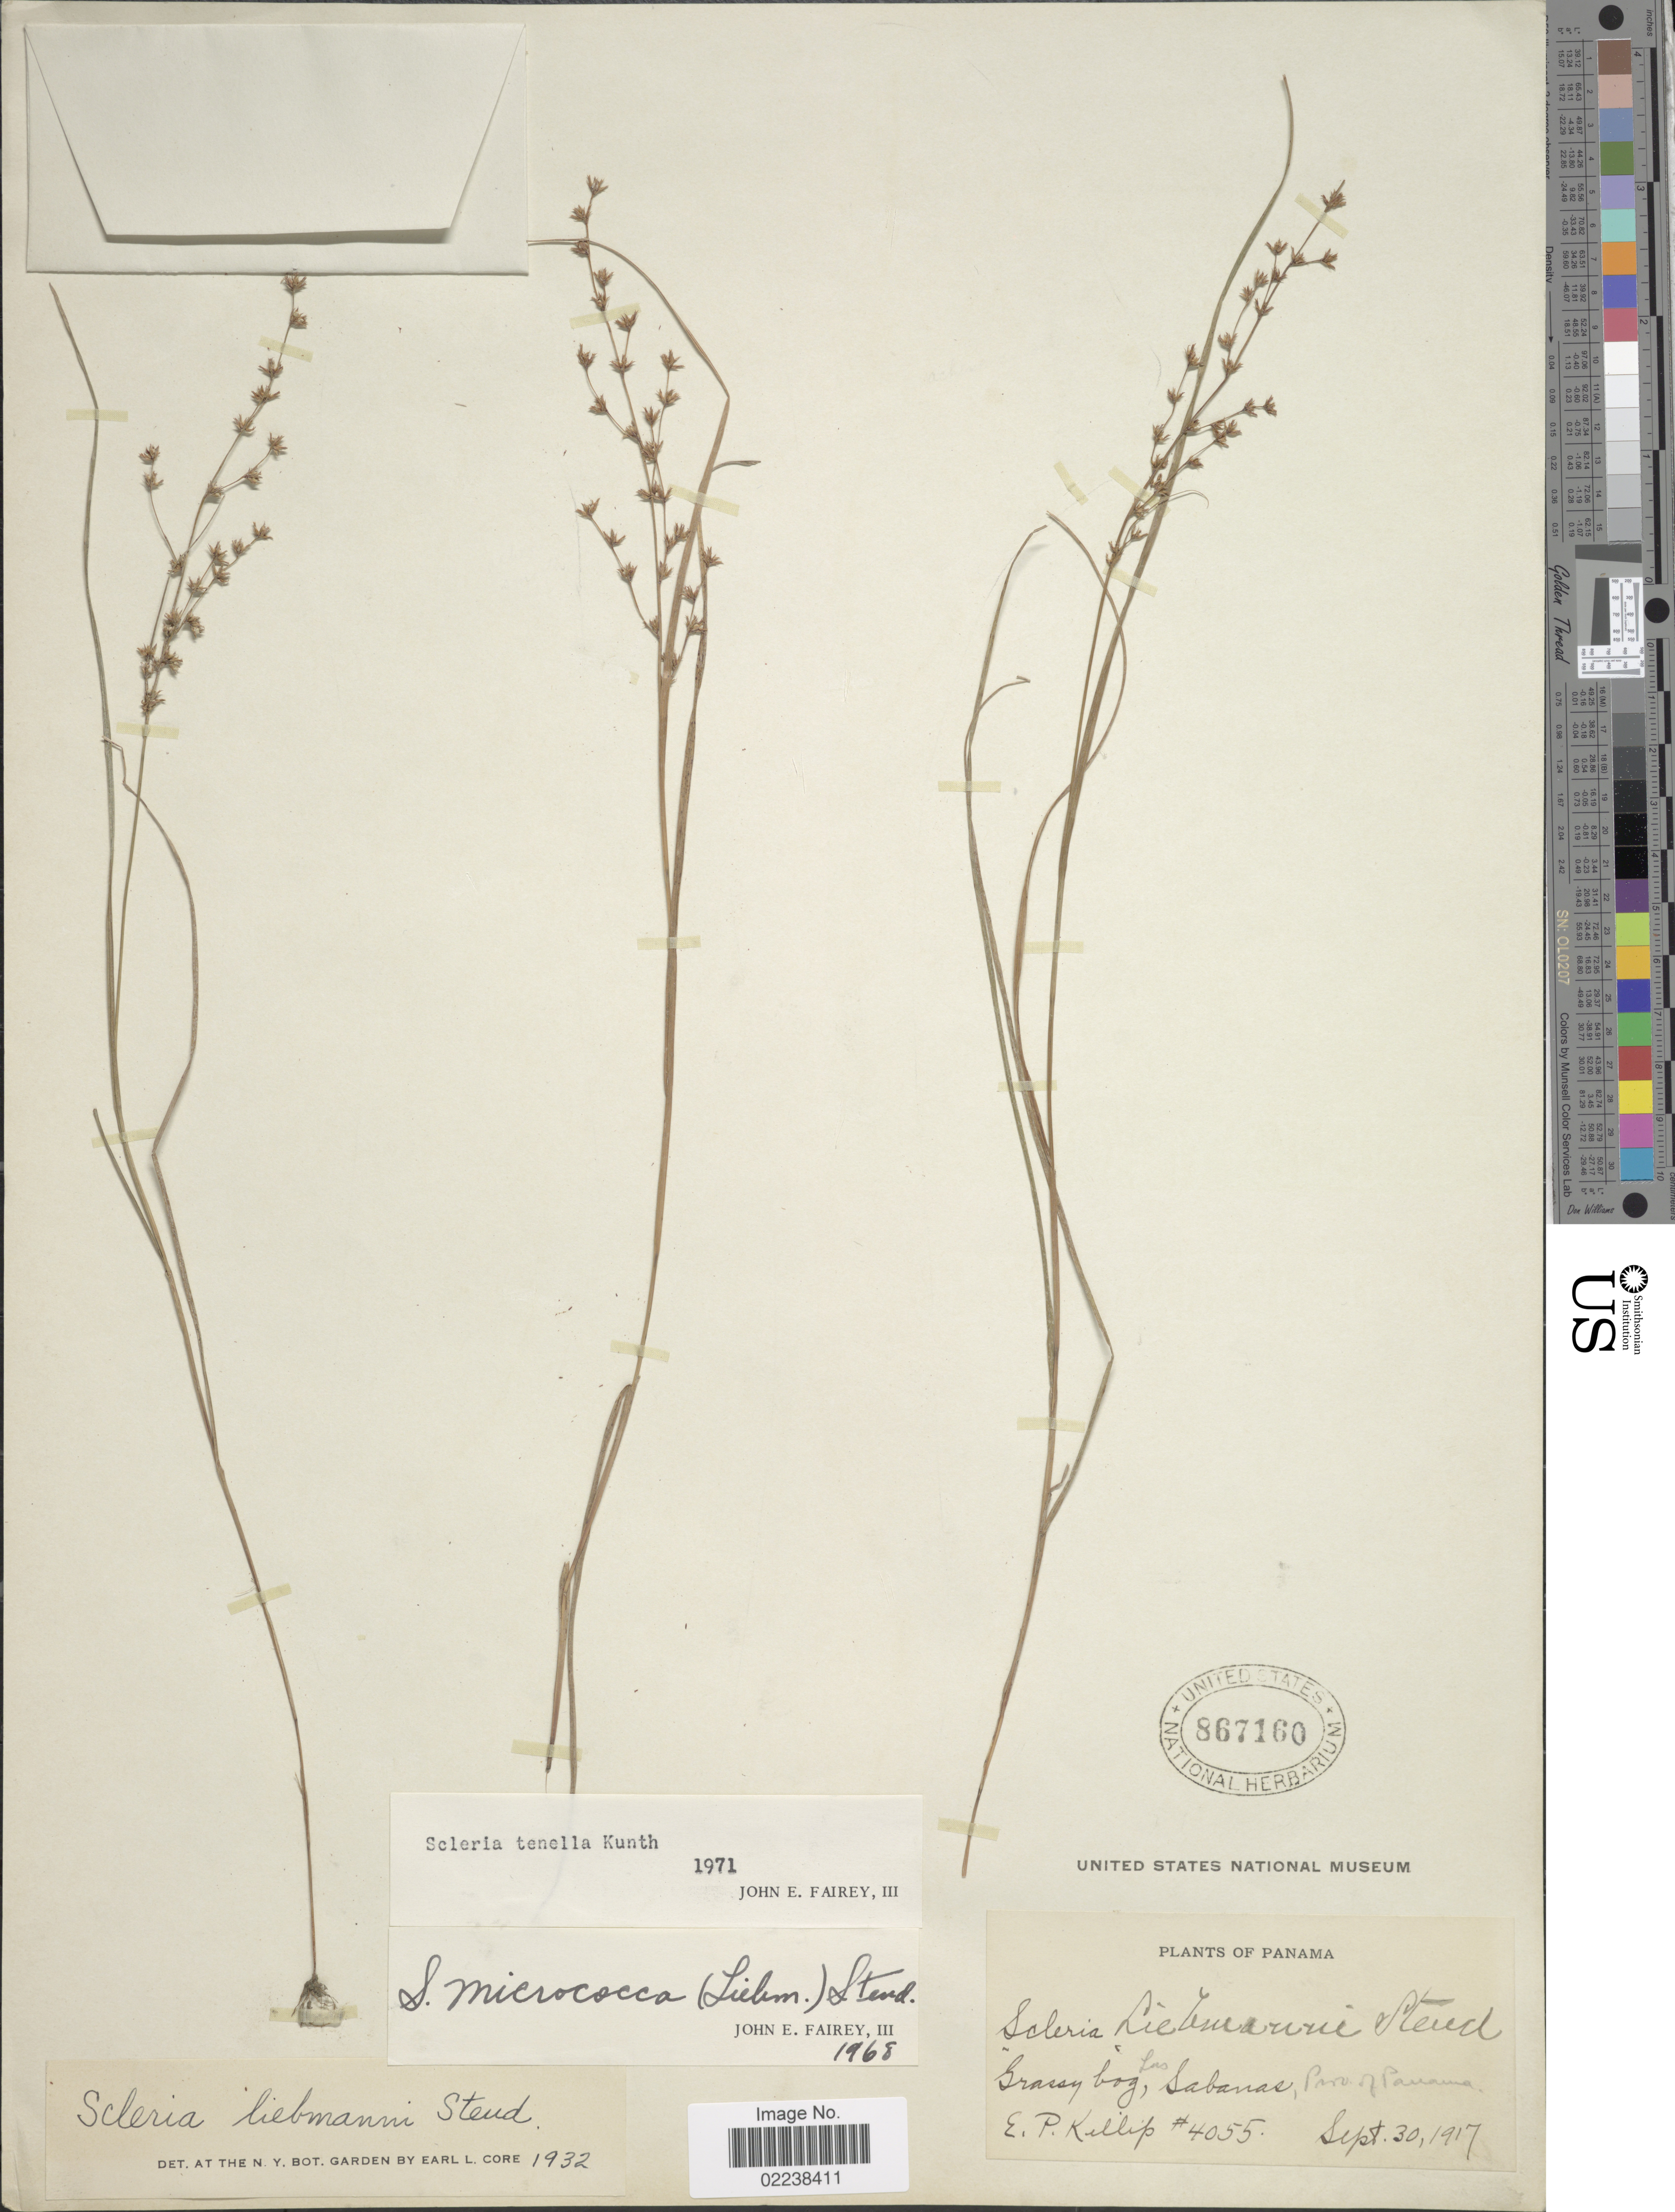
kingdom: Plantae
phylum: Tracheophyta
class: Liliopsida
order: Poales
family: Cyperaceae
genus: Scleria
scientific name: Scleria verticillata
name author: Muhl. ex Willd.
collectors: E. P. Killip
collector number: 4055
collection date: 1917-09-30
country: Panama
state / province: Panamá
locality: Panama, Grassy bog, Las Sabanas, Prov. of Panama.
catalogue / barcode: US 867160